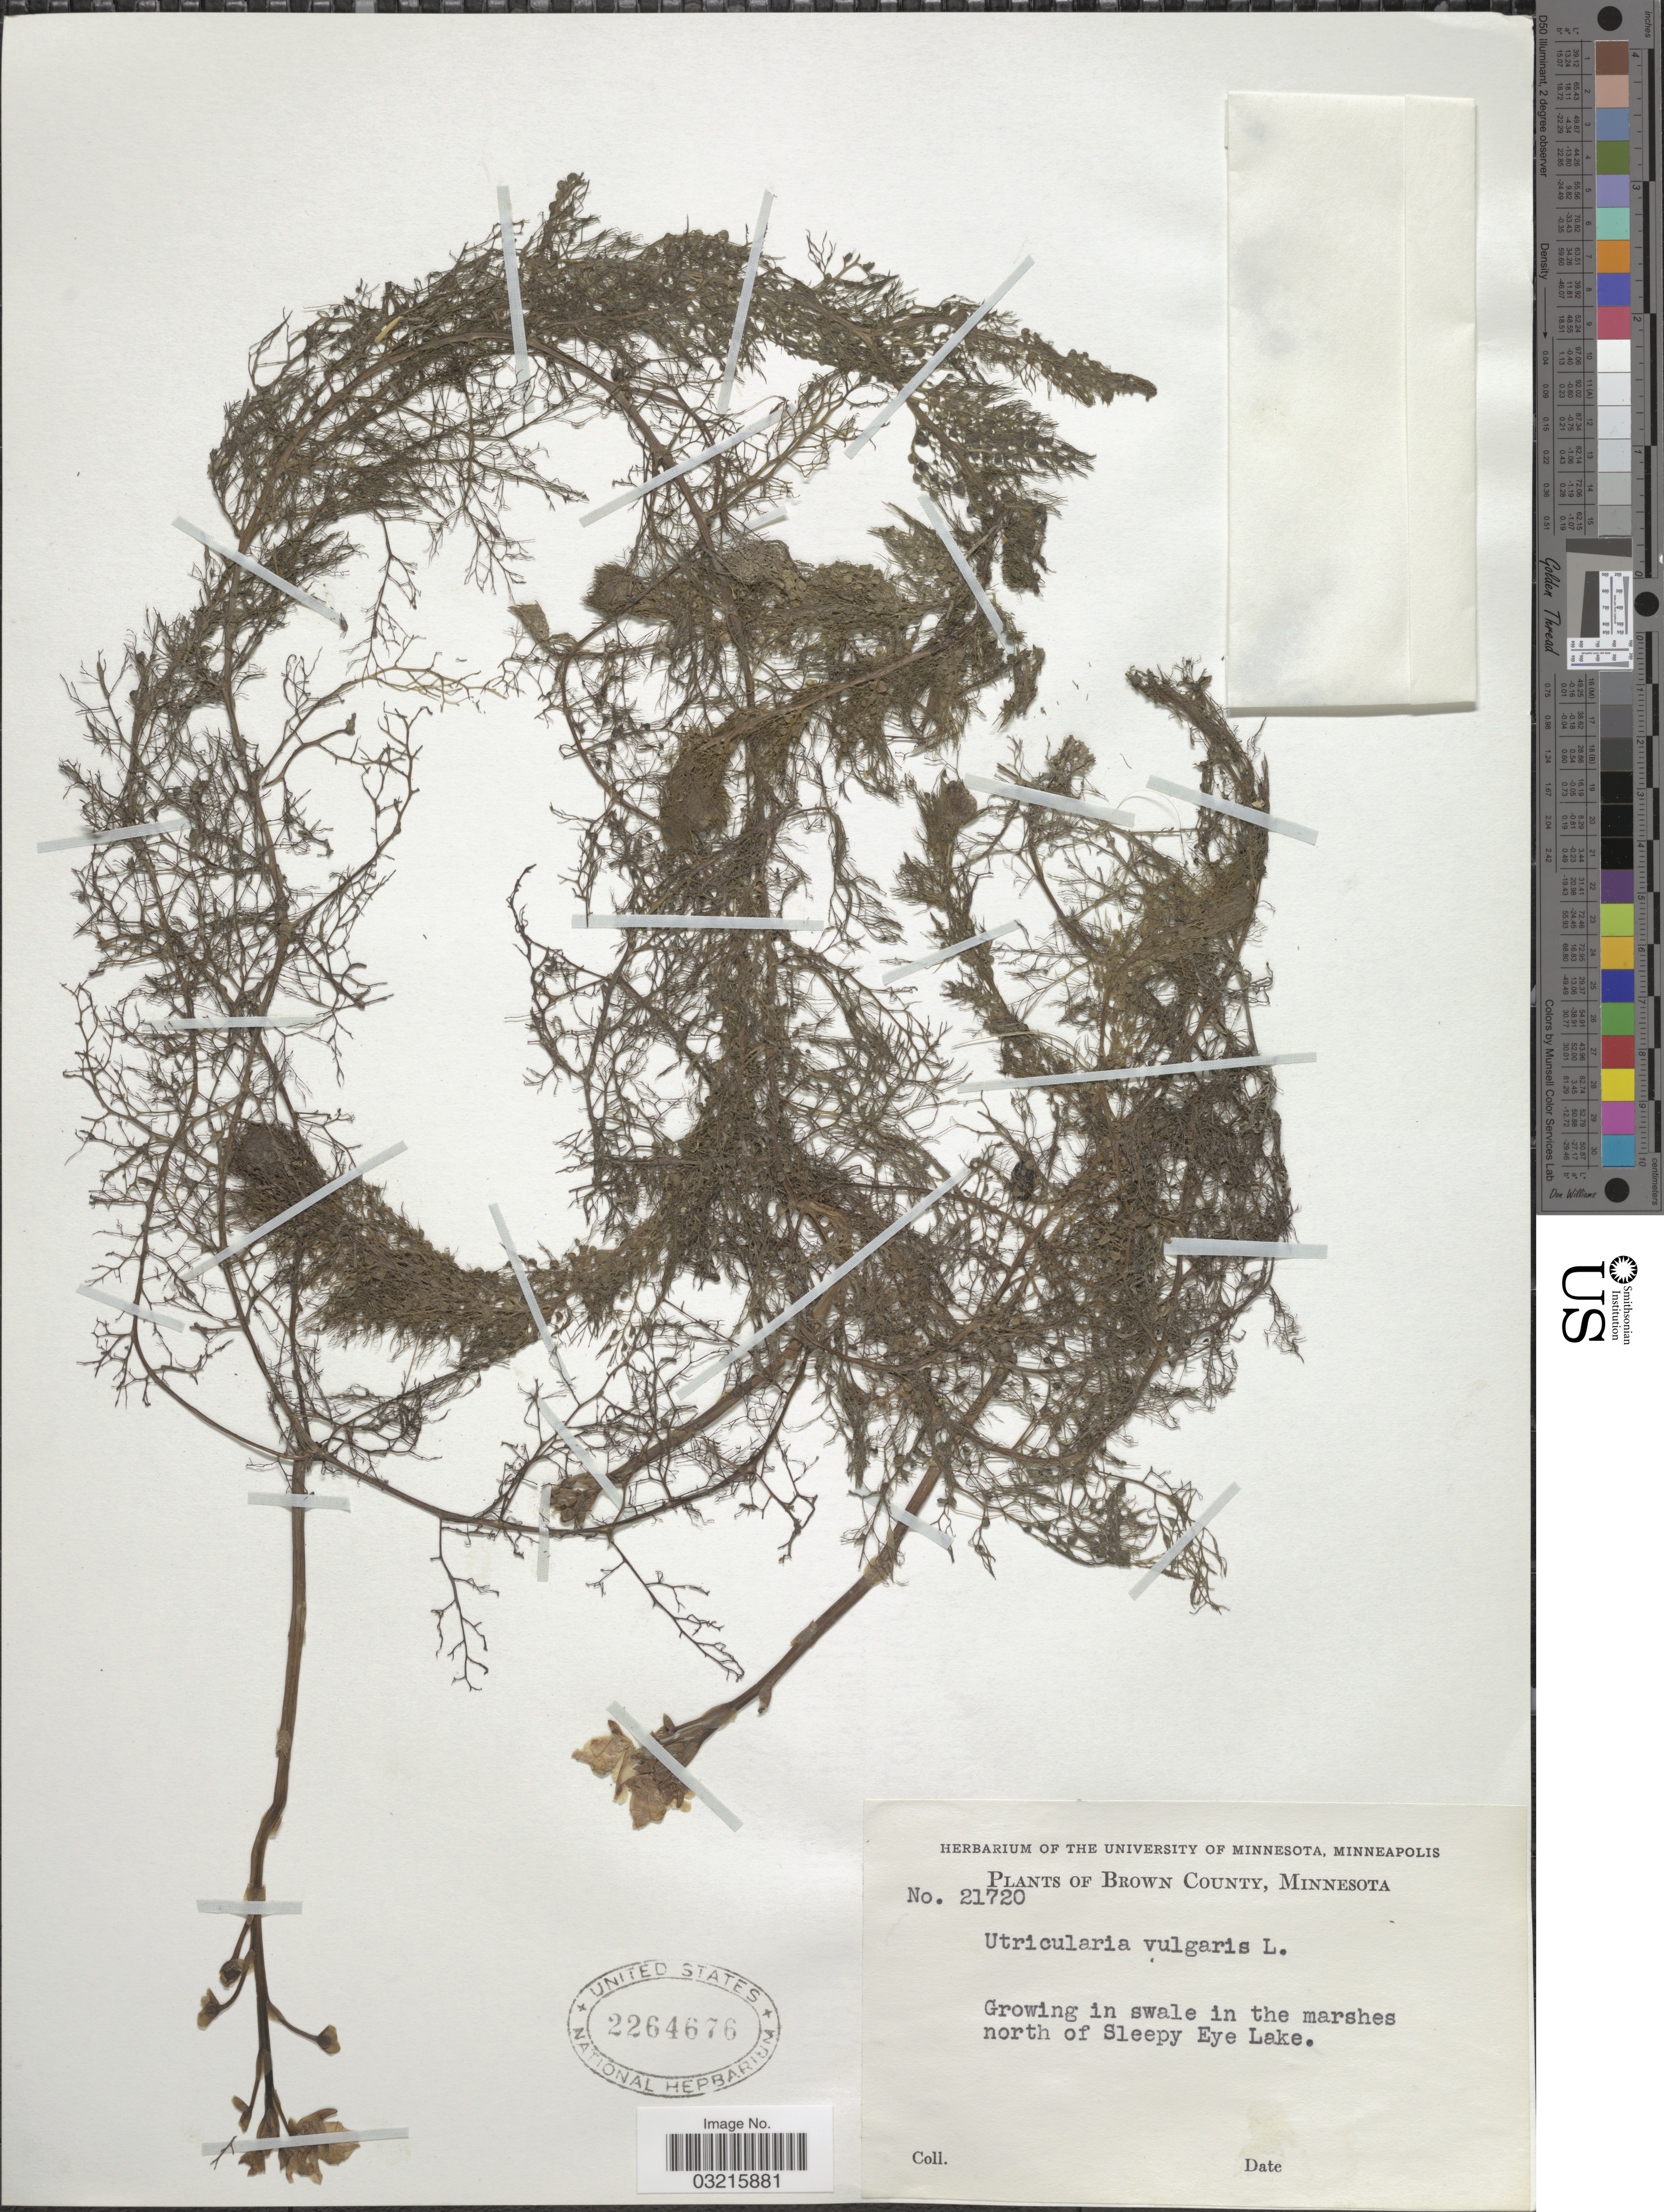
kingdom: Plantae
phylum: Tracheophyta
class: Magnoliopsida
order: Lamiales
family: Lentibulariaceae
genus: Utricularia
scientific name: Utricularia vulgaris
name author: L.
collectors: ex Herb. University of Minnesota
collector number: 21720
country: United States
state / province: Minnesota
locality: Brown County. Growing in swale in the marshes north of Sleepy Eye Lake.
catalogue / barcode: US 2264676